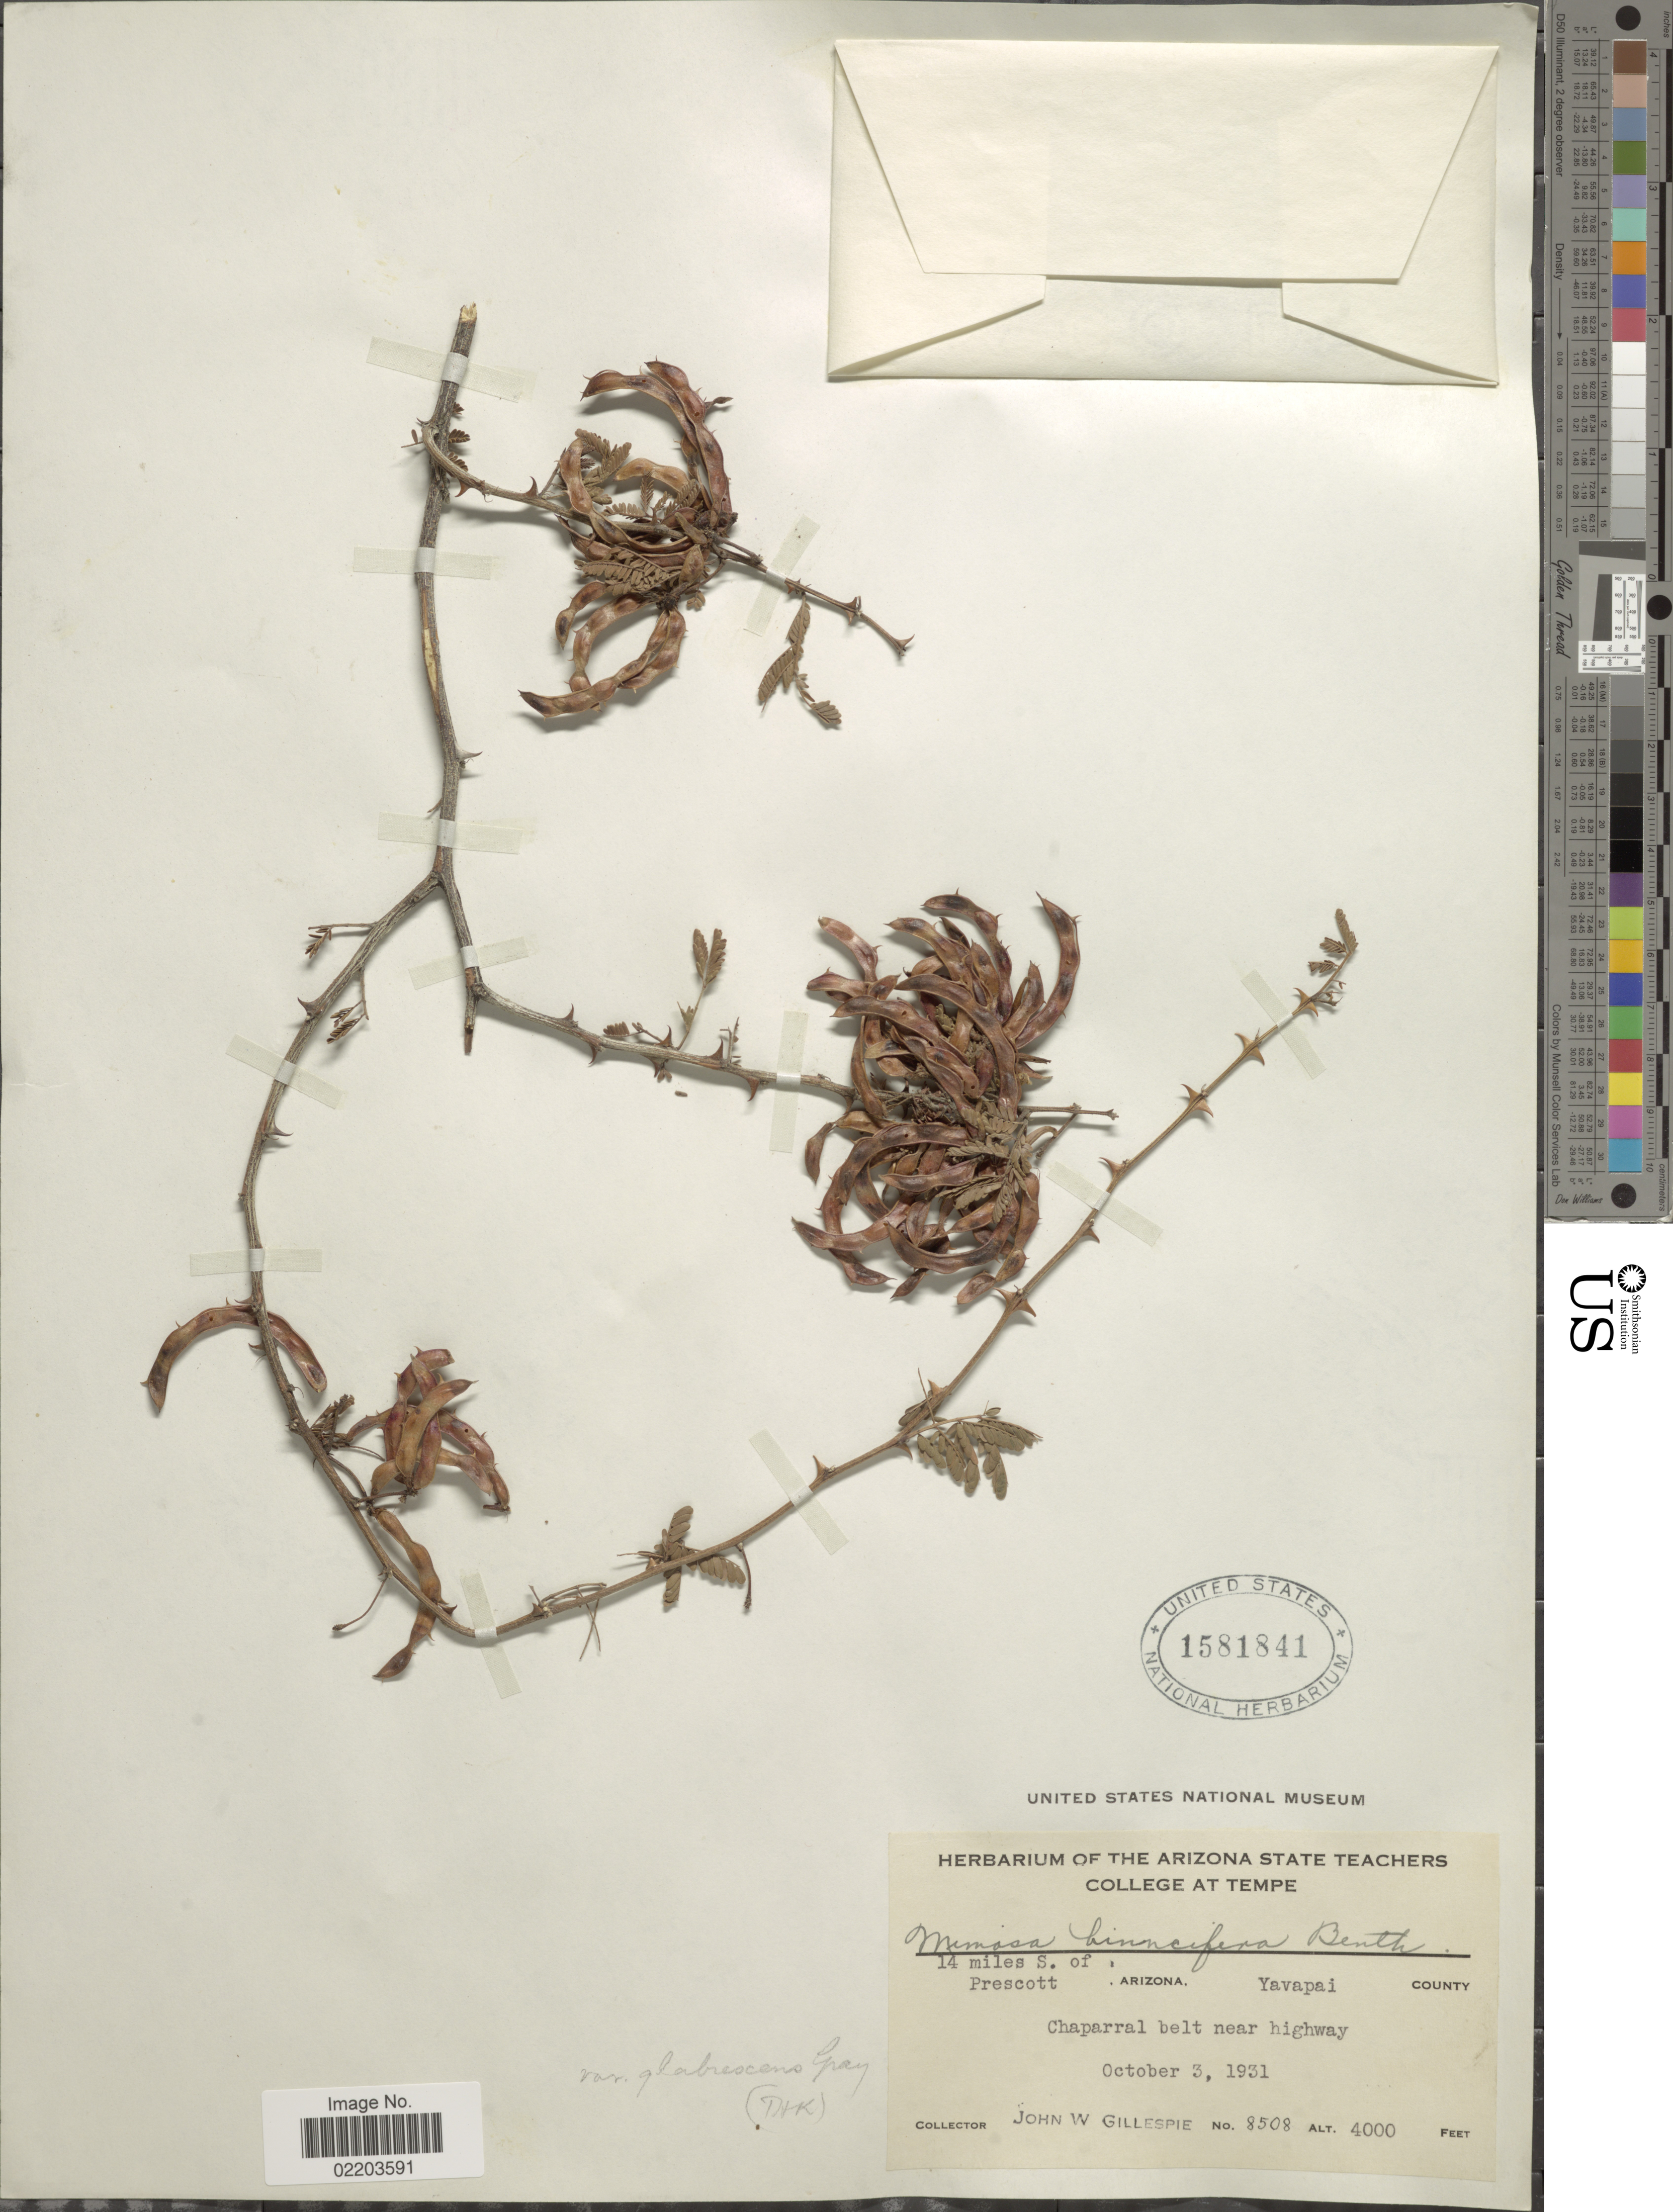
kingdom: Plantae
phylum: Tracheophyta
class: Magnoliopsida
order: Fabales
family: Fabaceae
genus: Mimosa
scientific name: Mimosa biuncifera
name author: Benth.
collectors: J. W. Gillespie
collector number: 8508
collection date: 1931-10-03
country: United States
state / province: Arizona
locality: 14 miles S of Prescott, Yavapai County, Chaparral belt near highway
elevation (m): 1219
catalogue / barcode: US 1581841